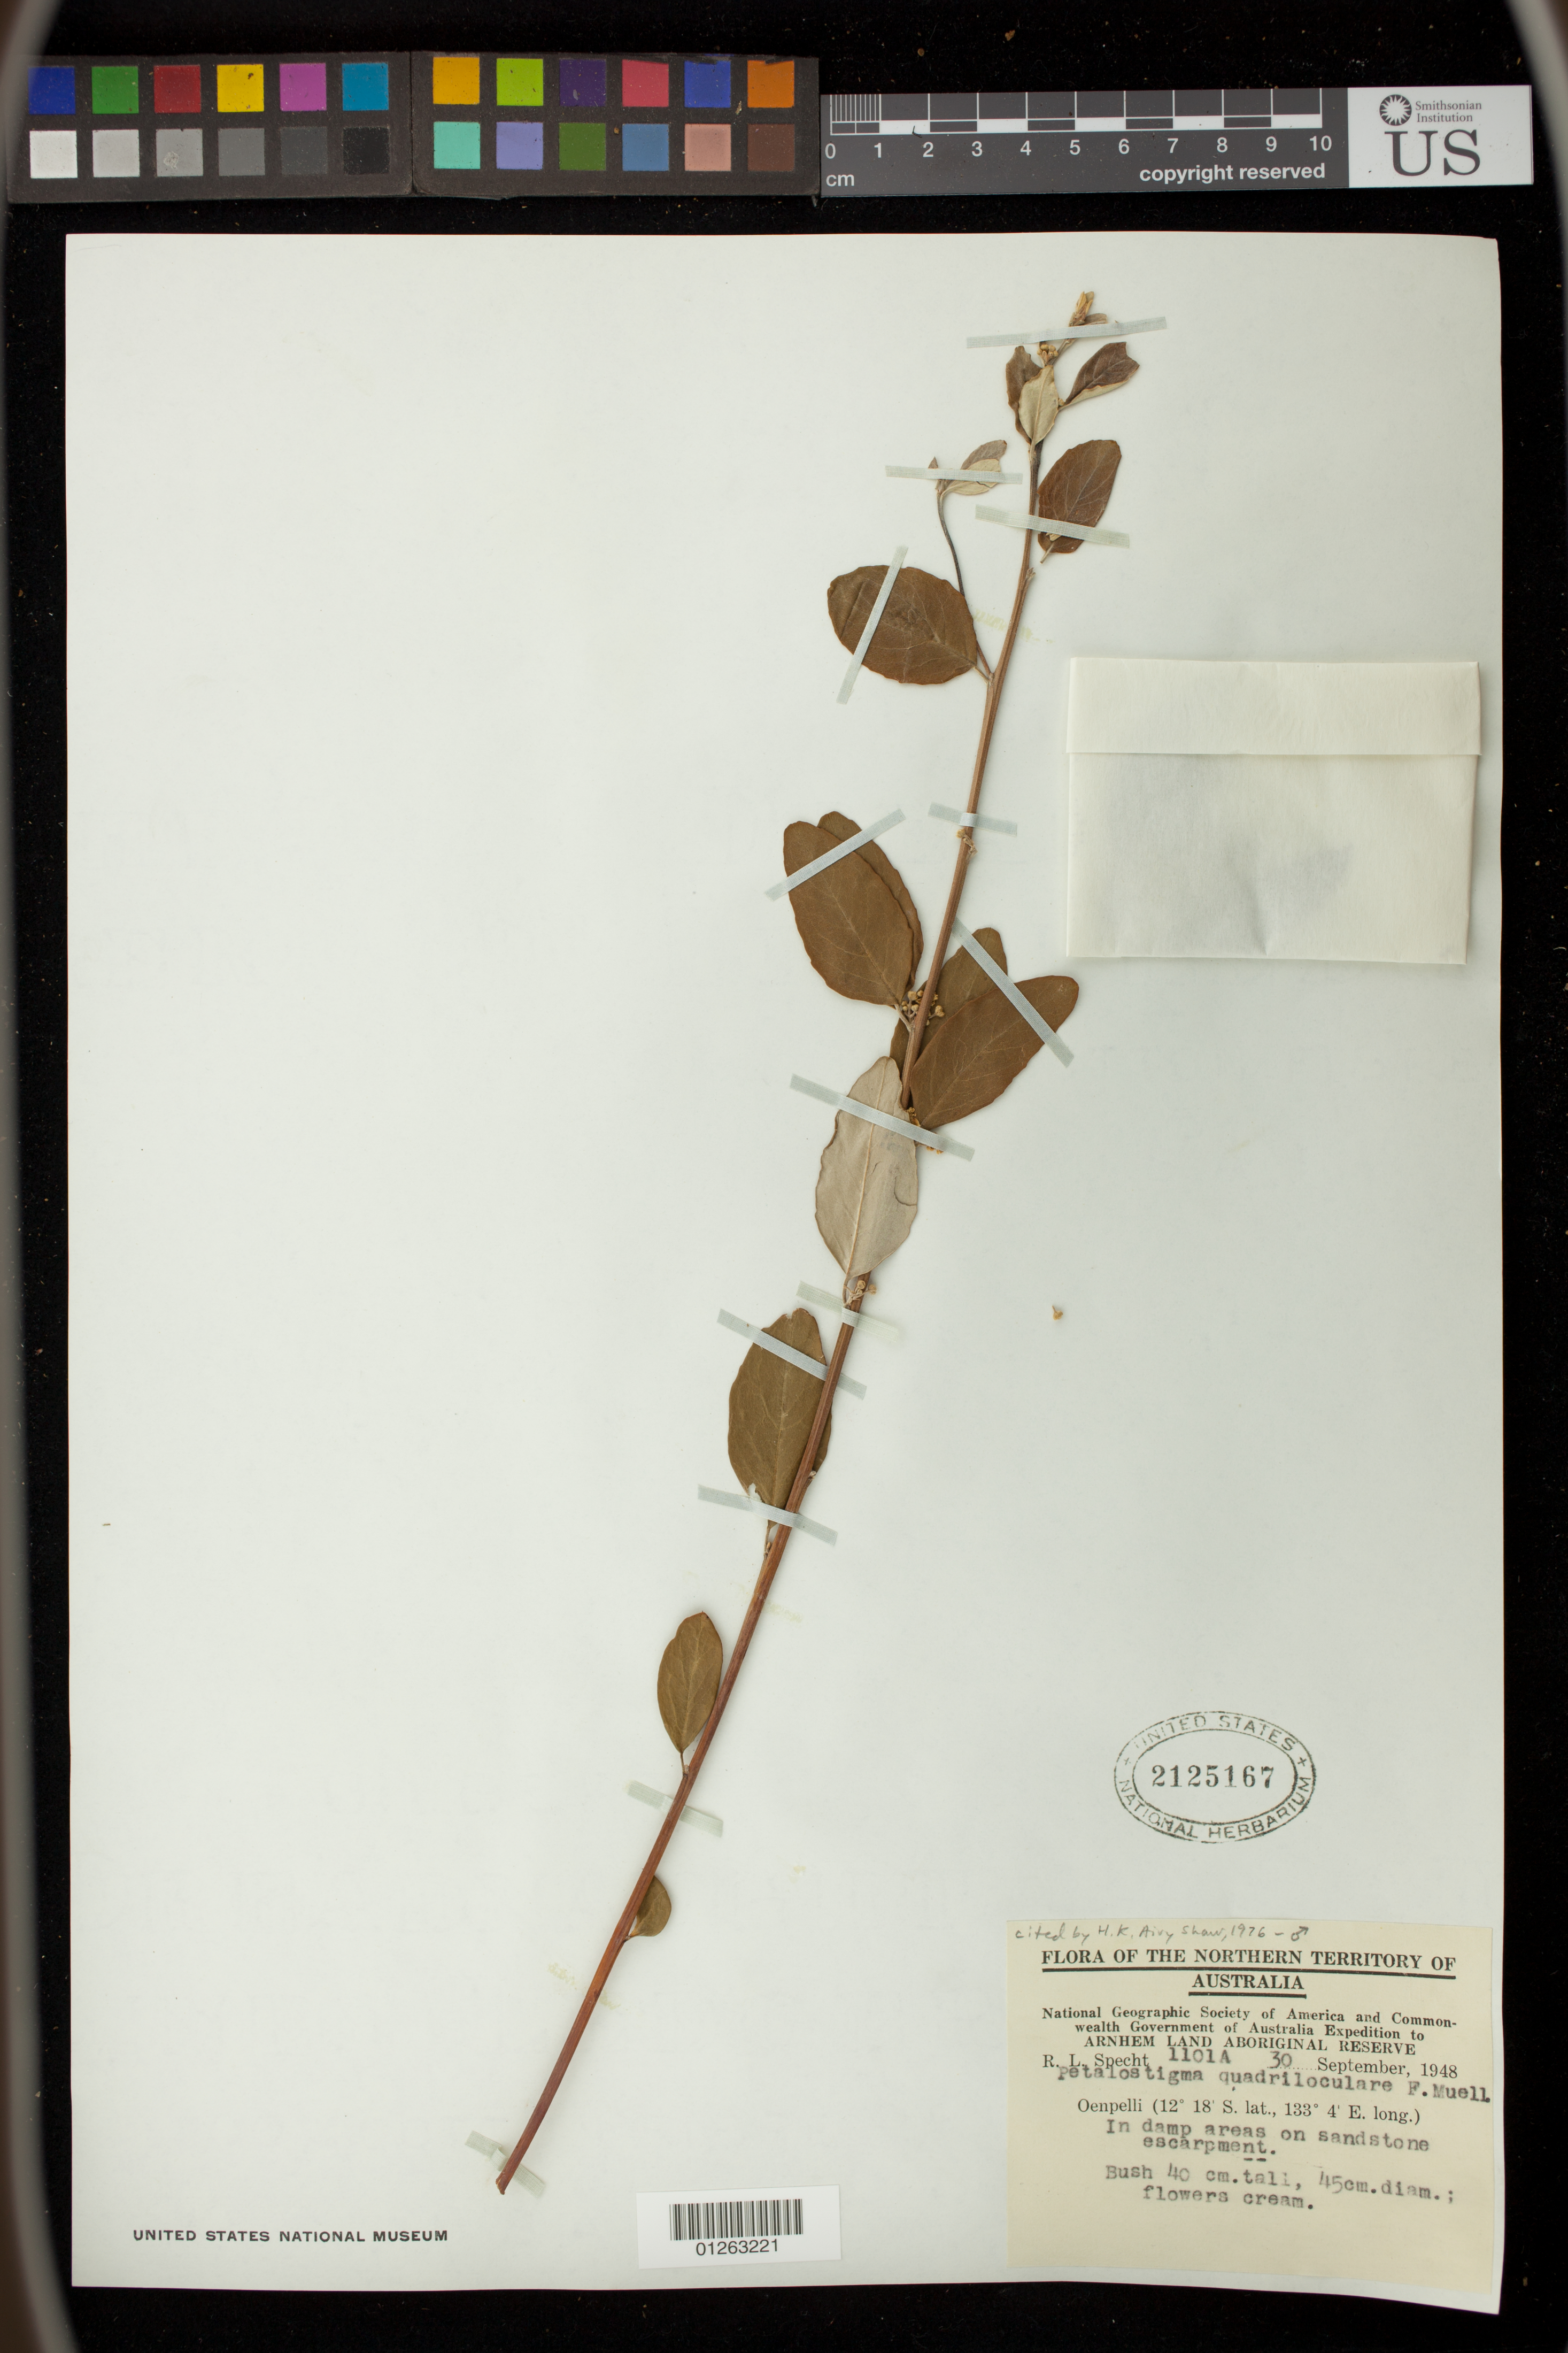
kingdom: Plantae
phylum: Tracheophyta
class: Magnoliopsida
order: Malpighiales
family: Picrodendraceae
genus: Petalostigma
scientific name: Petalostigma quadriloculare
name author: F. Muell.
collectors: R. L. Specht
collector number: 1101A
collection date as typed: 30 Sep 1948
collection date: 1948-09-30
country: Australia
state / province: Northern Territory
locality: Arnhem Land, Denpelli.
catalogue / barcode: US 2125167